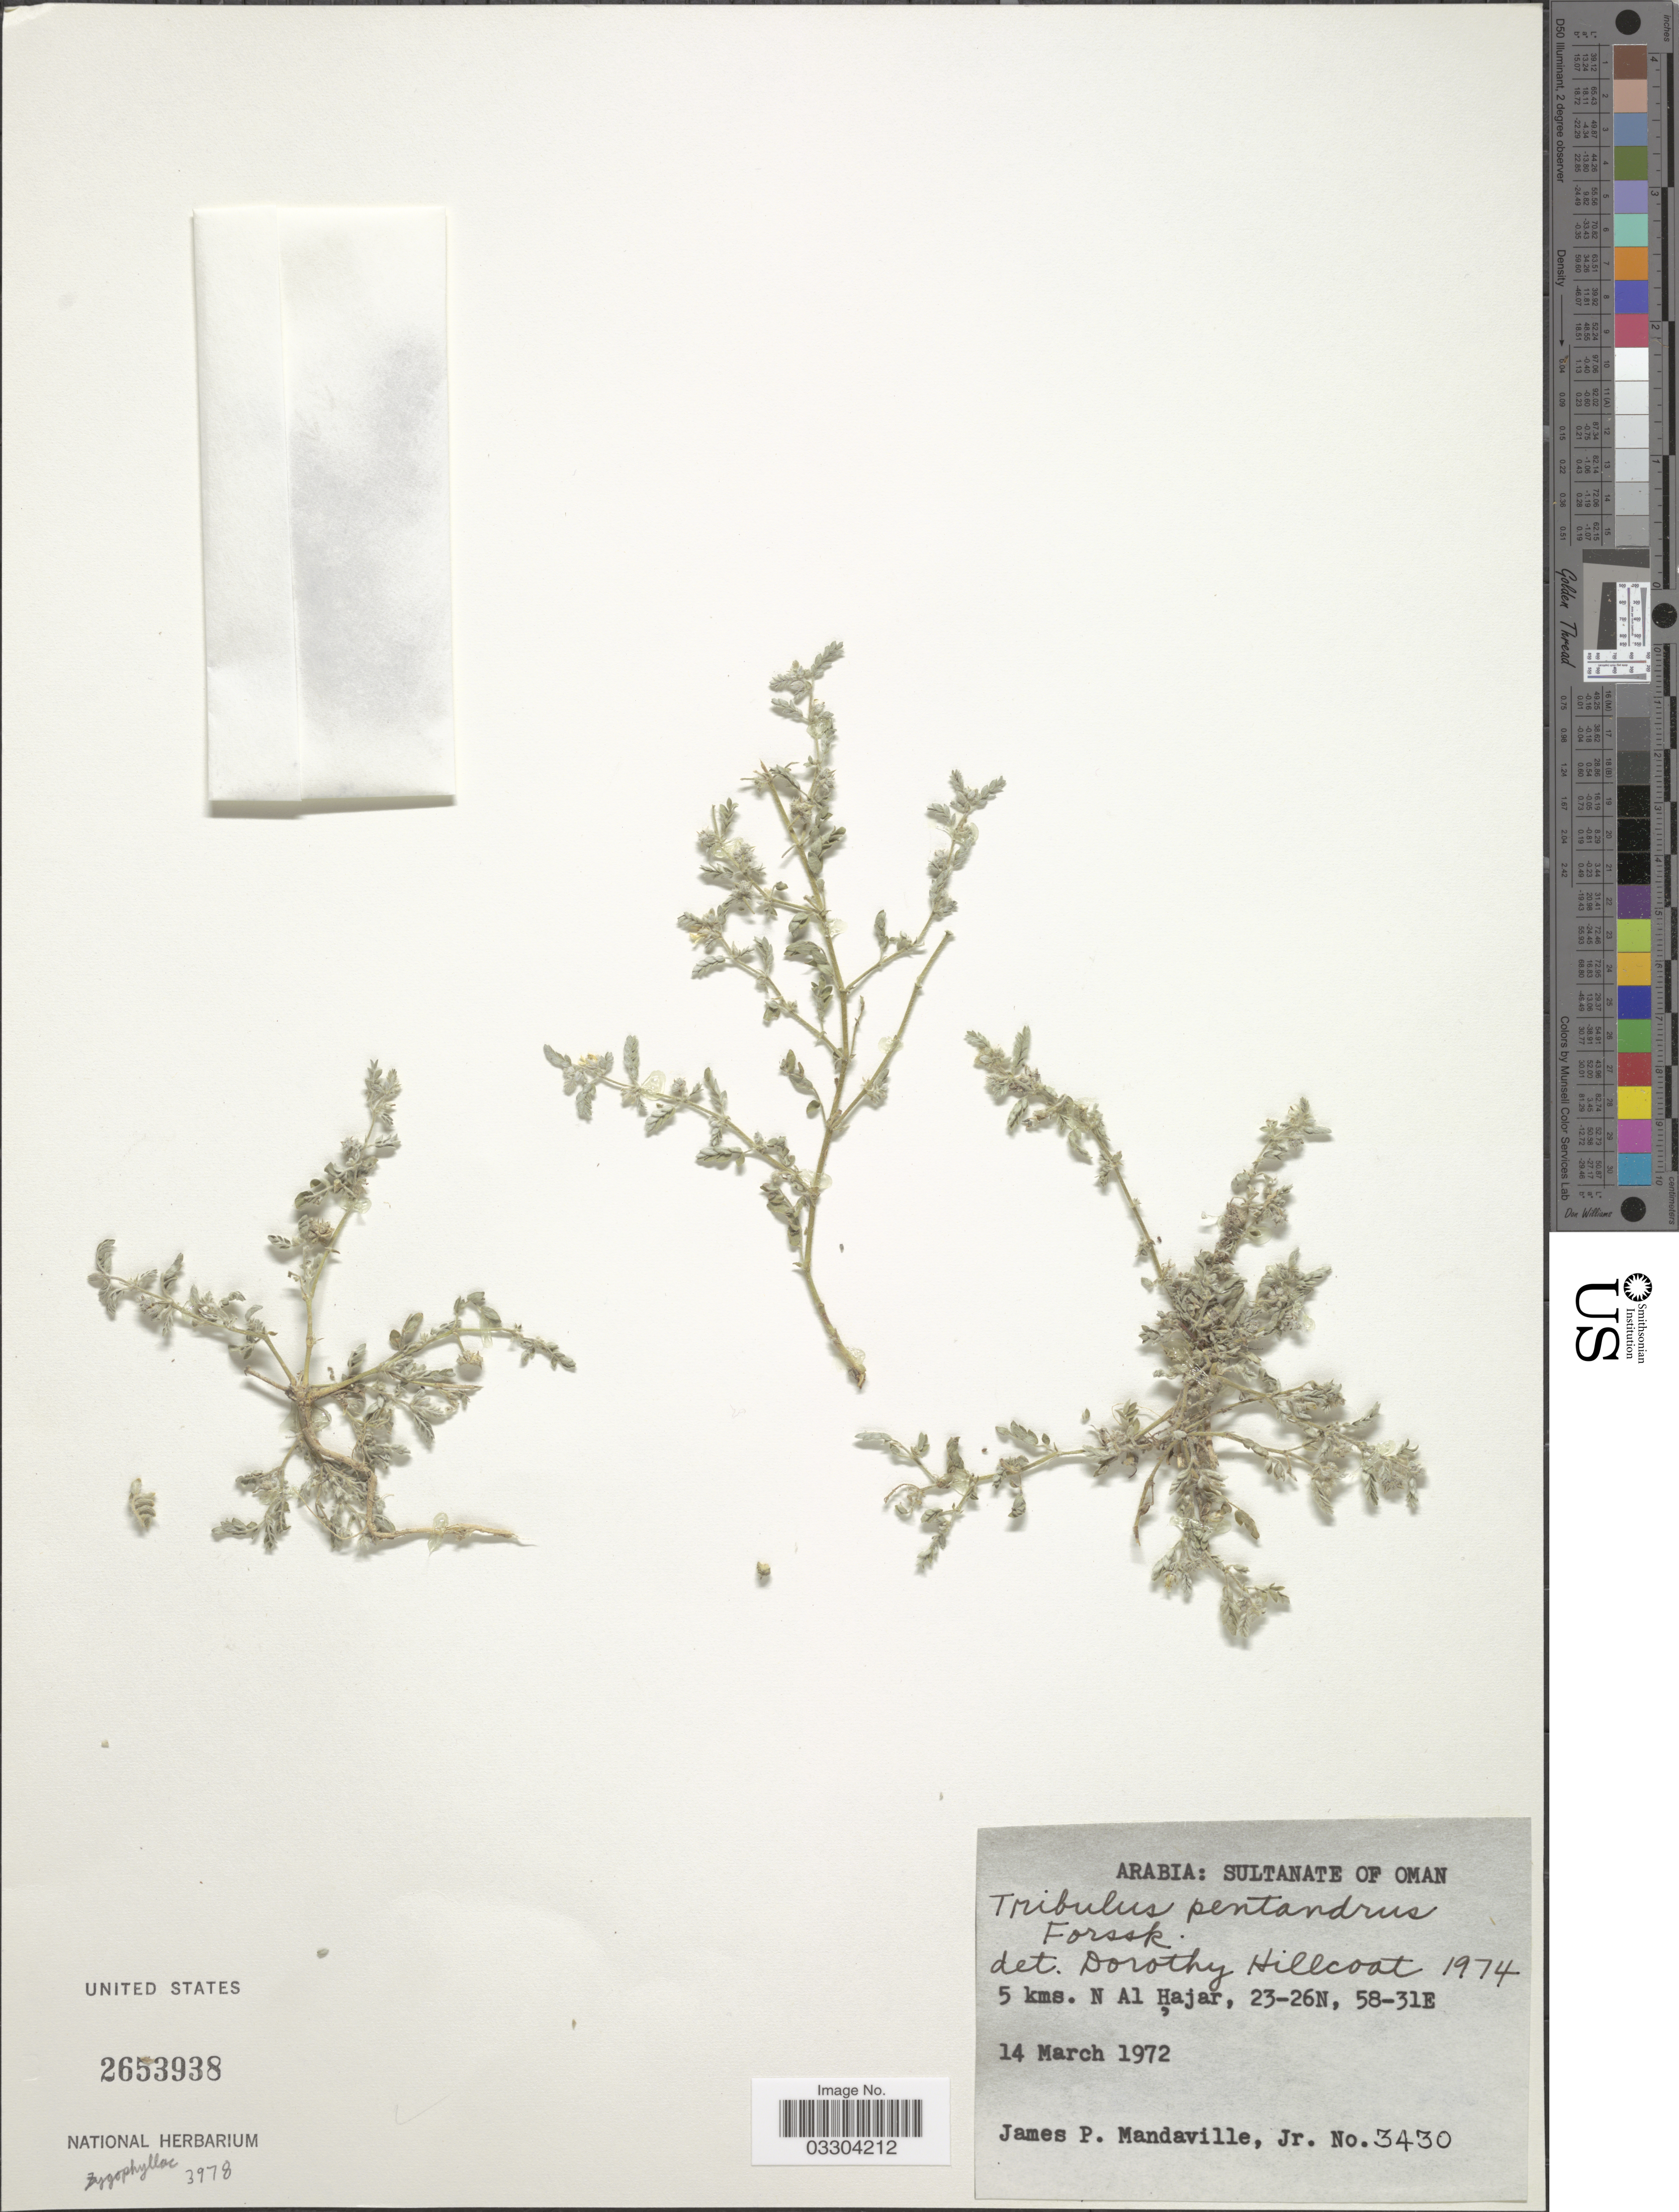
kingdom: Plantae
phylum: Tracheophyta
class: Magnoliopsida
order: Zygophyllales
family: Zygophyllaceae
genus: Tribulus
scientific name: Tribulus pentandrus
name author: Forssk.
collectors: J. Mandaville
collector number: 3430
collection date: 1972-03-14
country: Oman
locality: Arabia: Sultanate of Oman, 5 kms. N Al Hajar.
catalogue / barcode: US 2653938